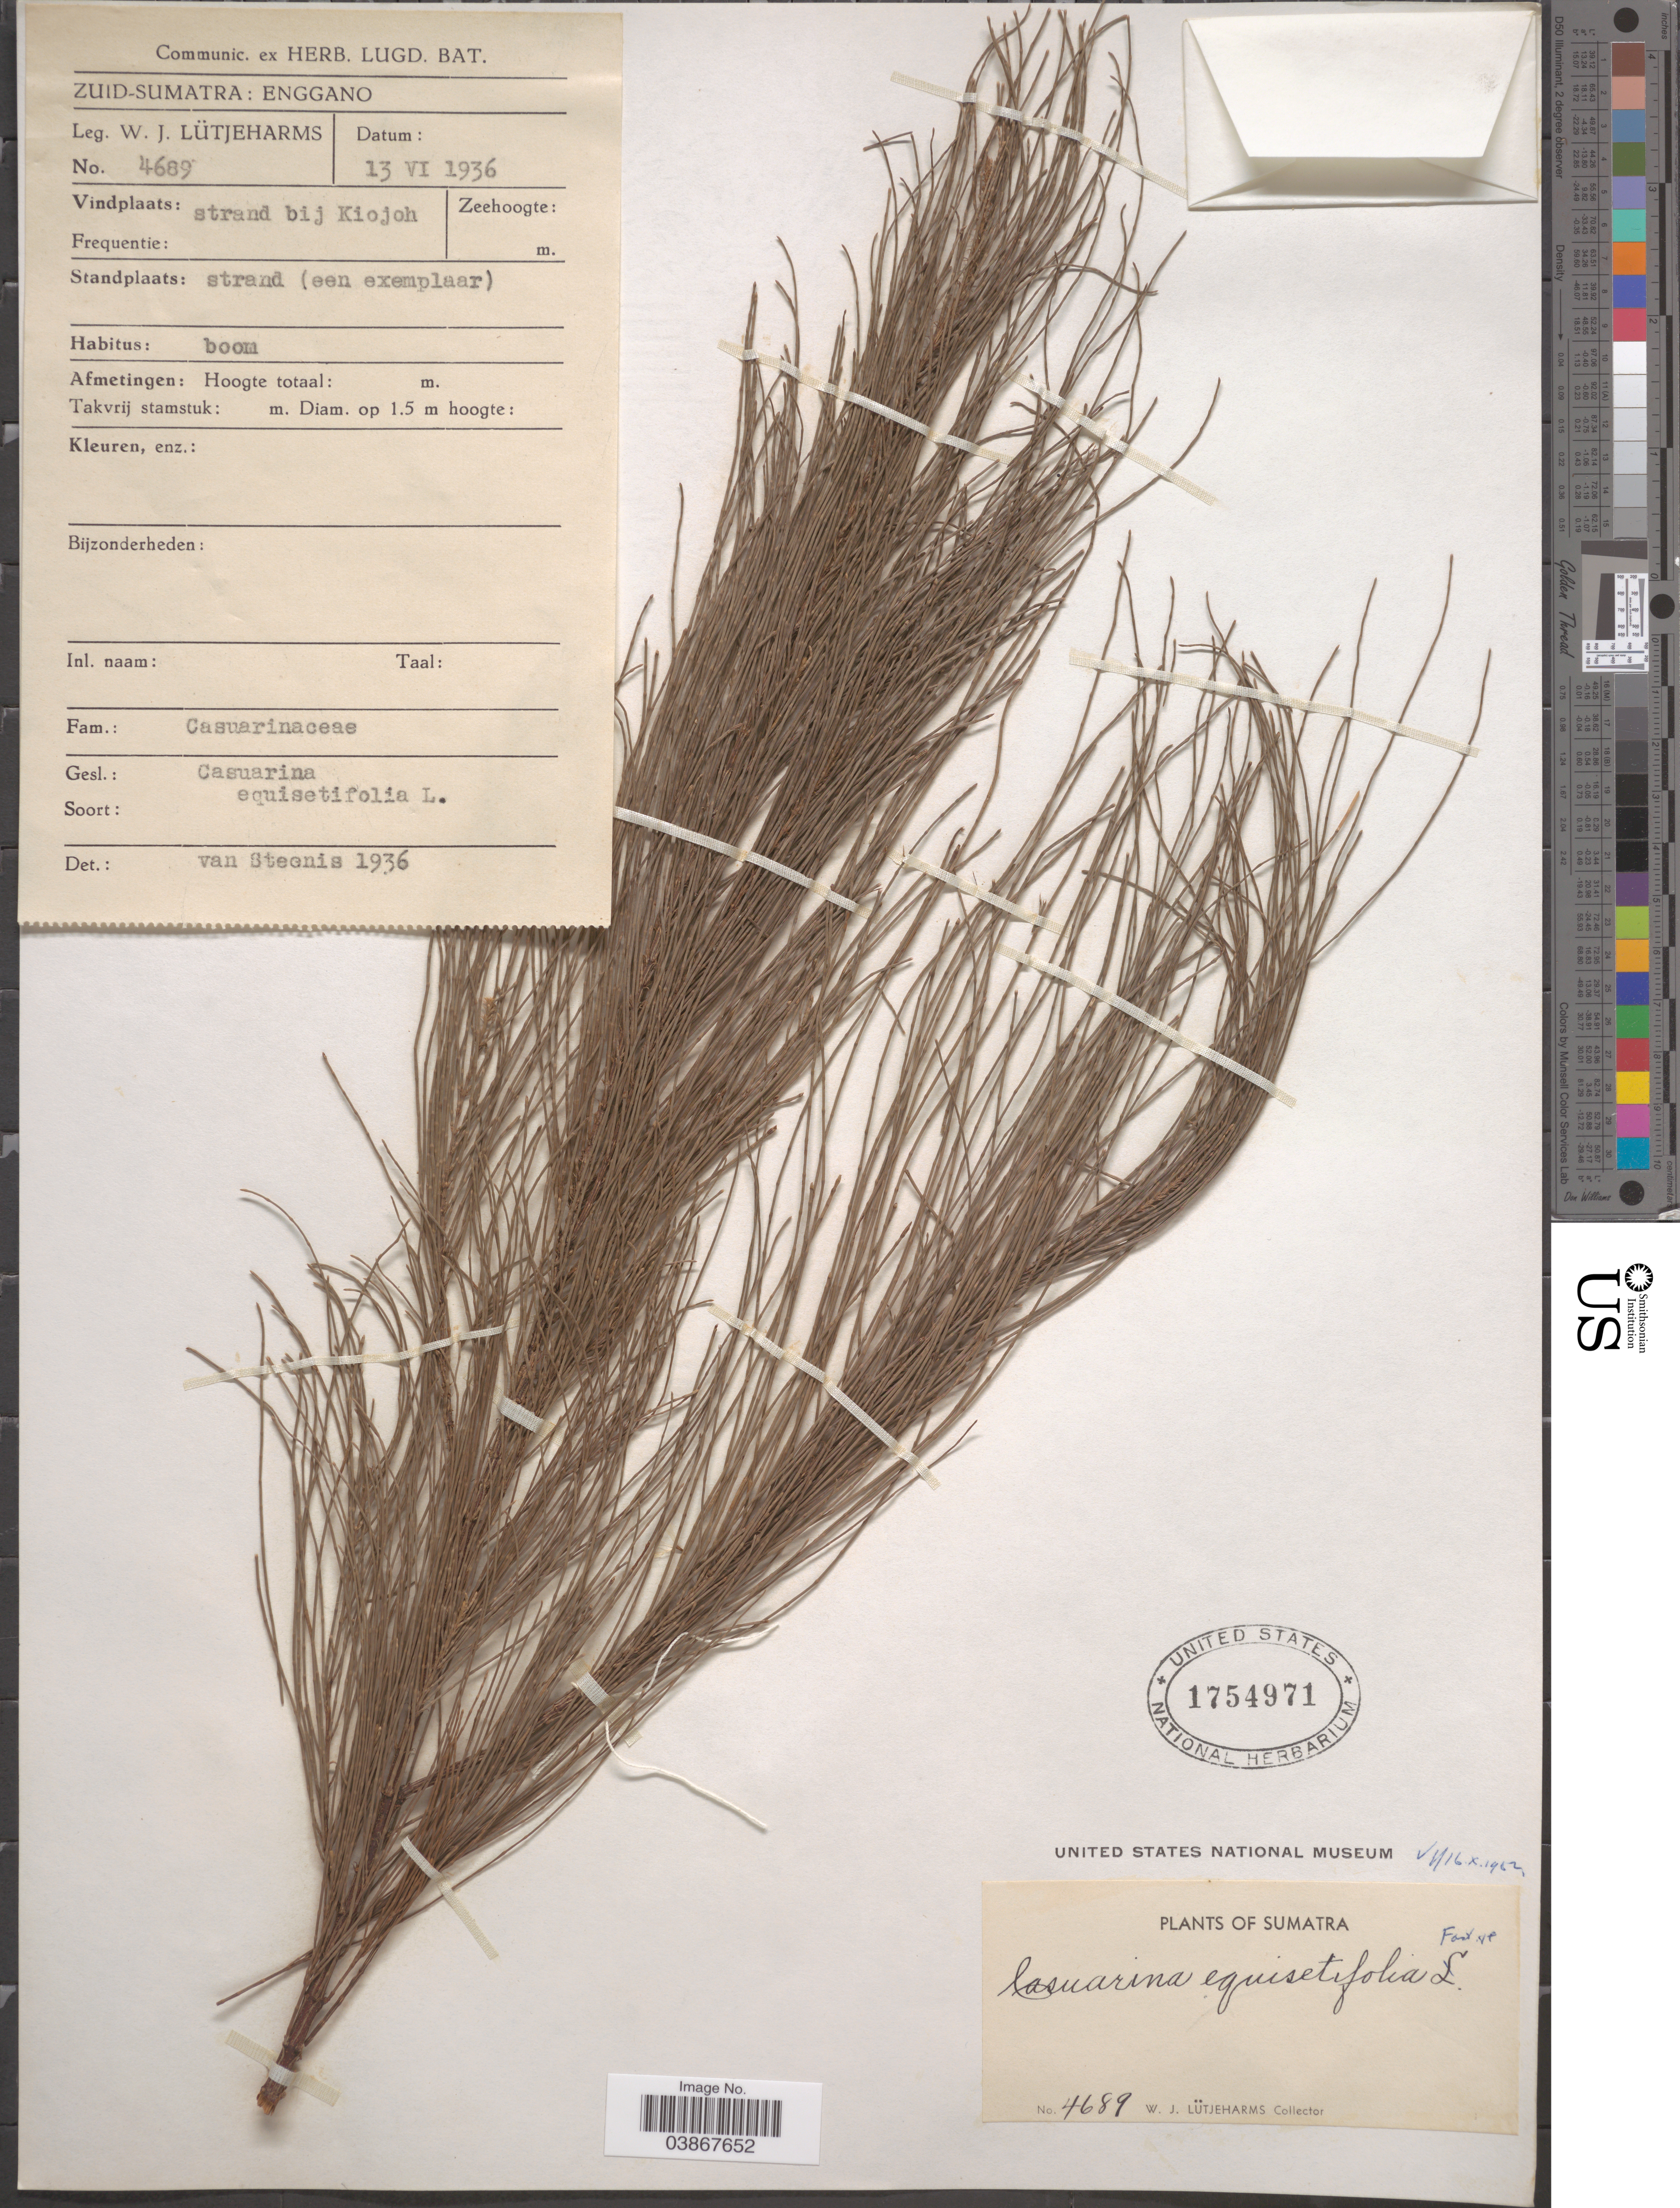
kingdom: Plantae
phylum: Tracheophyta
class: Magnoliopsida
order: Fagales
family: Casuarinaceae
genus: Casuarina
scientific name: Casuarina equisetifolia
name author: L.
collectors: W. Lütjeharms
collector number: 4689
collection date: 1936-06-13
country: Indonesia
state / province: Sumatra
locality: Zuid-Sumatra: Enggano. Strand bij Kiojoh.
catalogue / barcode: US 1754971